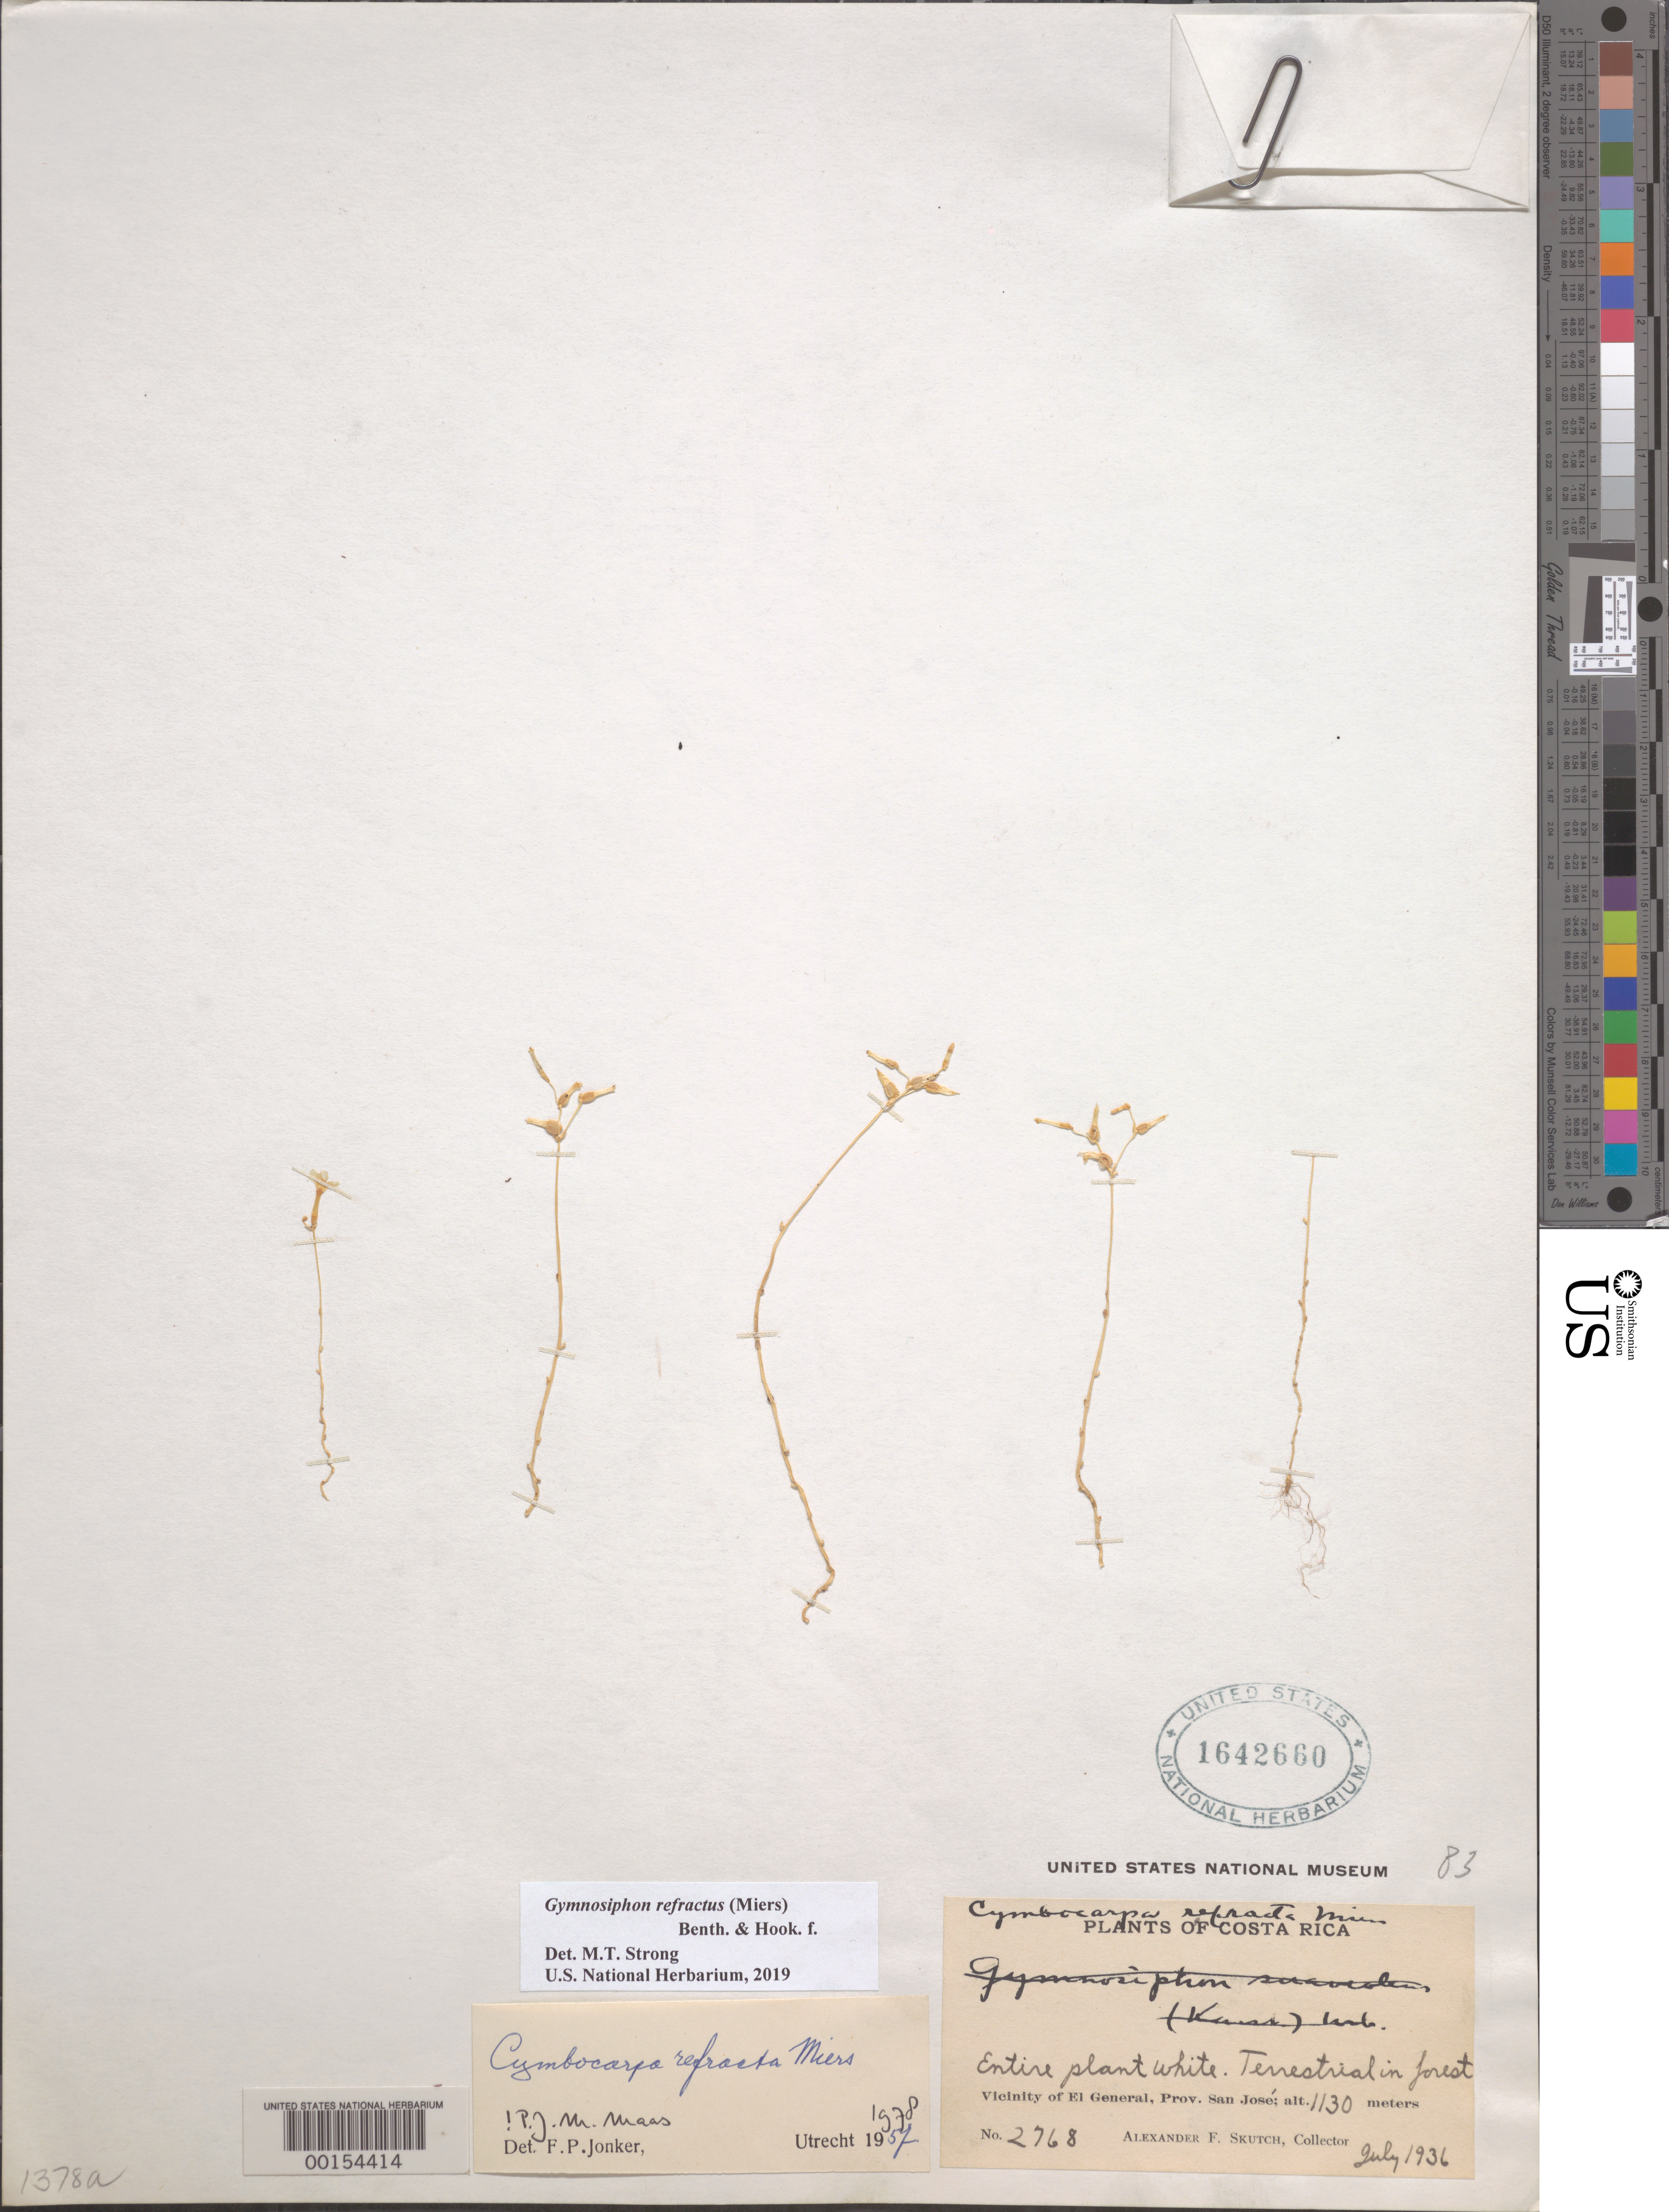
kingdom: Plantae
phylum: Tracheophyta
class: Liliopsida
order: Dioscoreales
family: Burmanniaceae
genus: Gymnosiphon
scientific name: Gymnosiphon refractus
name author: (Miers) Benth. & Hook. f.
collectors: A. F. Skutch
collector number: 2768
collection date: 1936-07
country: Costa Rica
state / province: San José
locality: Vicinity of El General.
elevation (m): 1130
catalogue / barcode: US 1642660